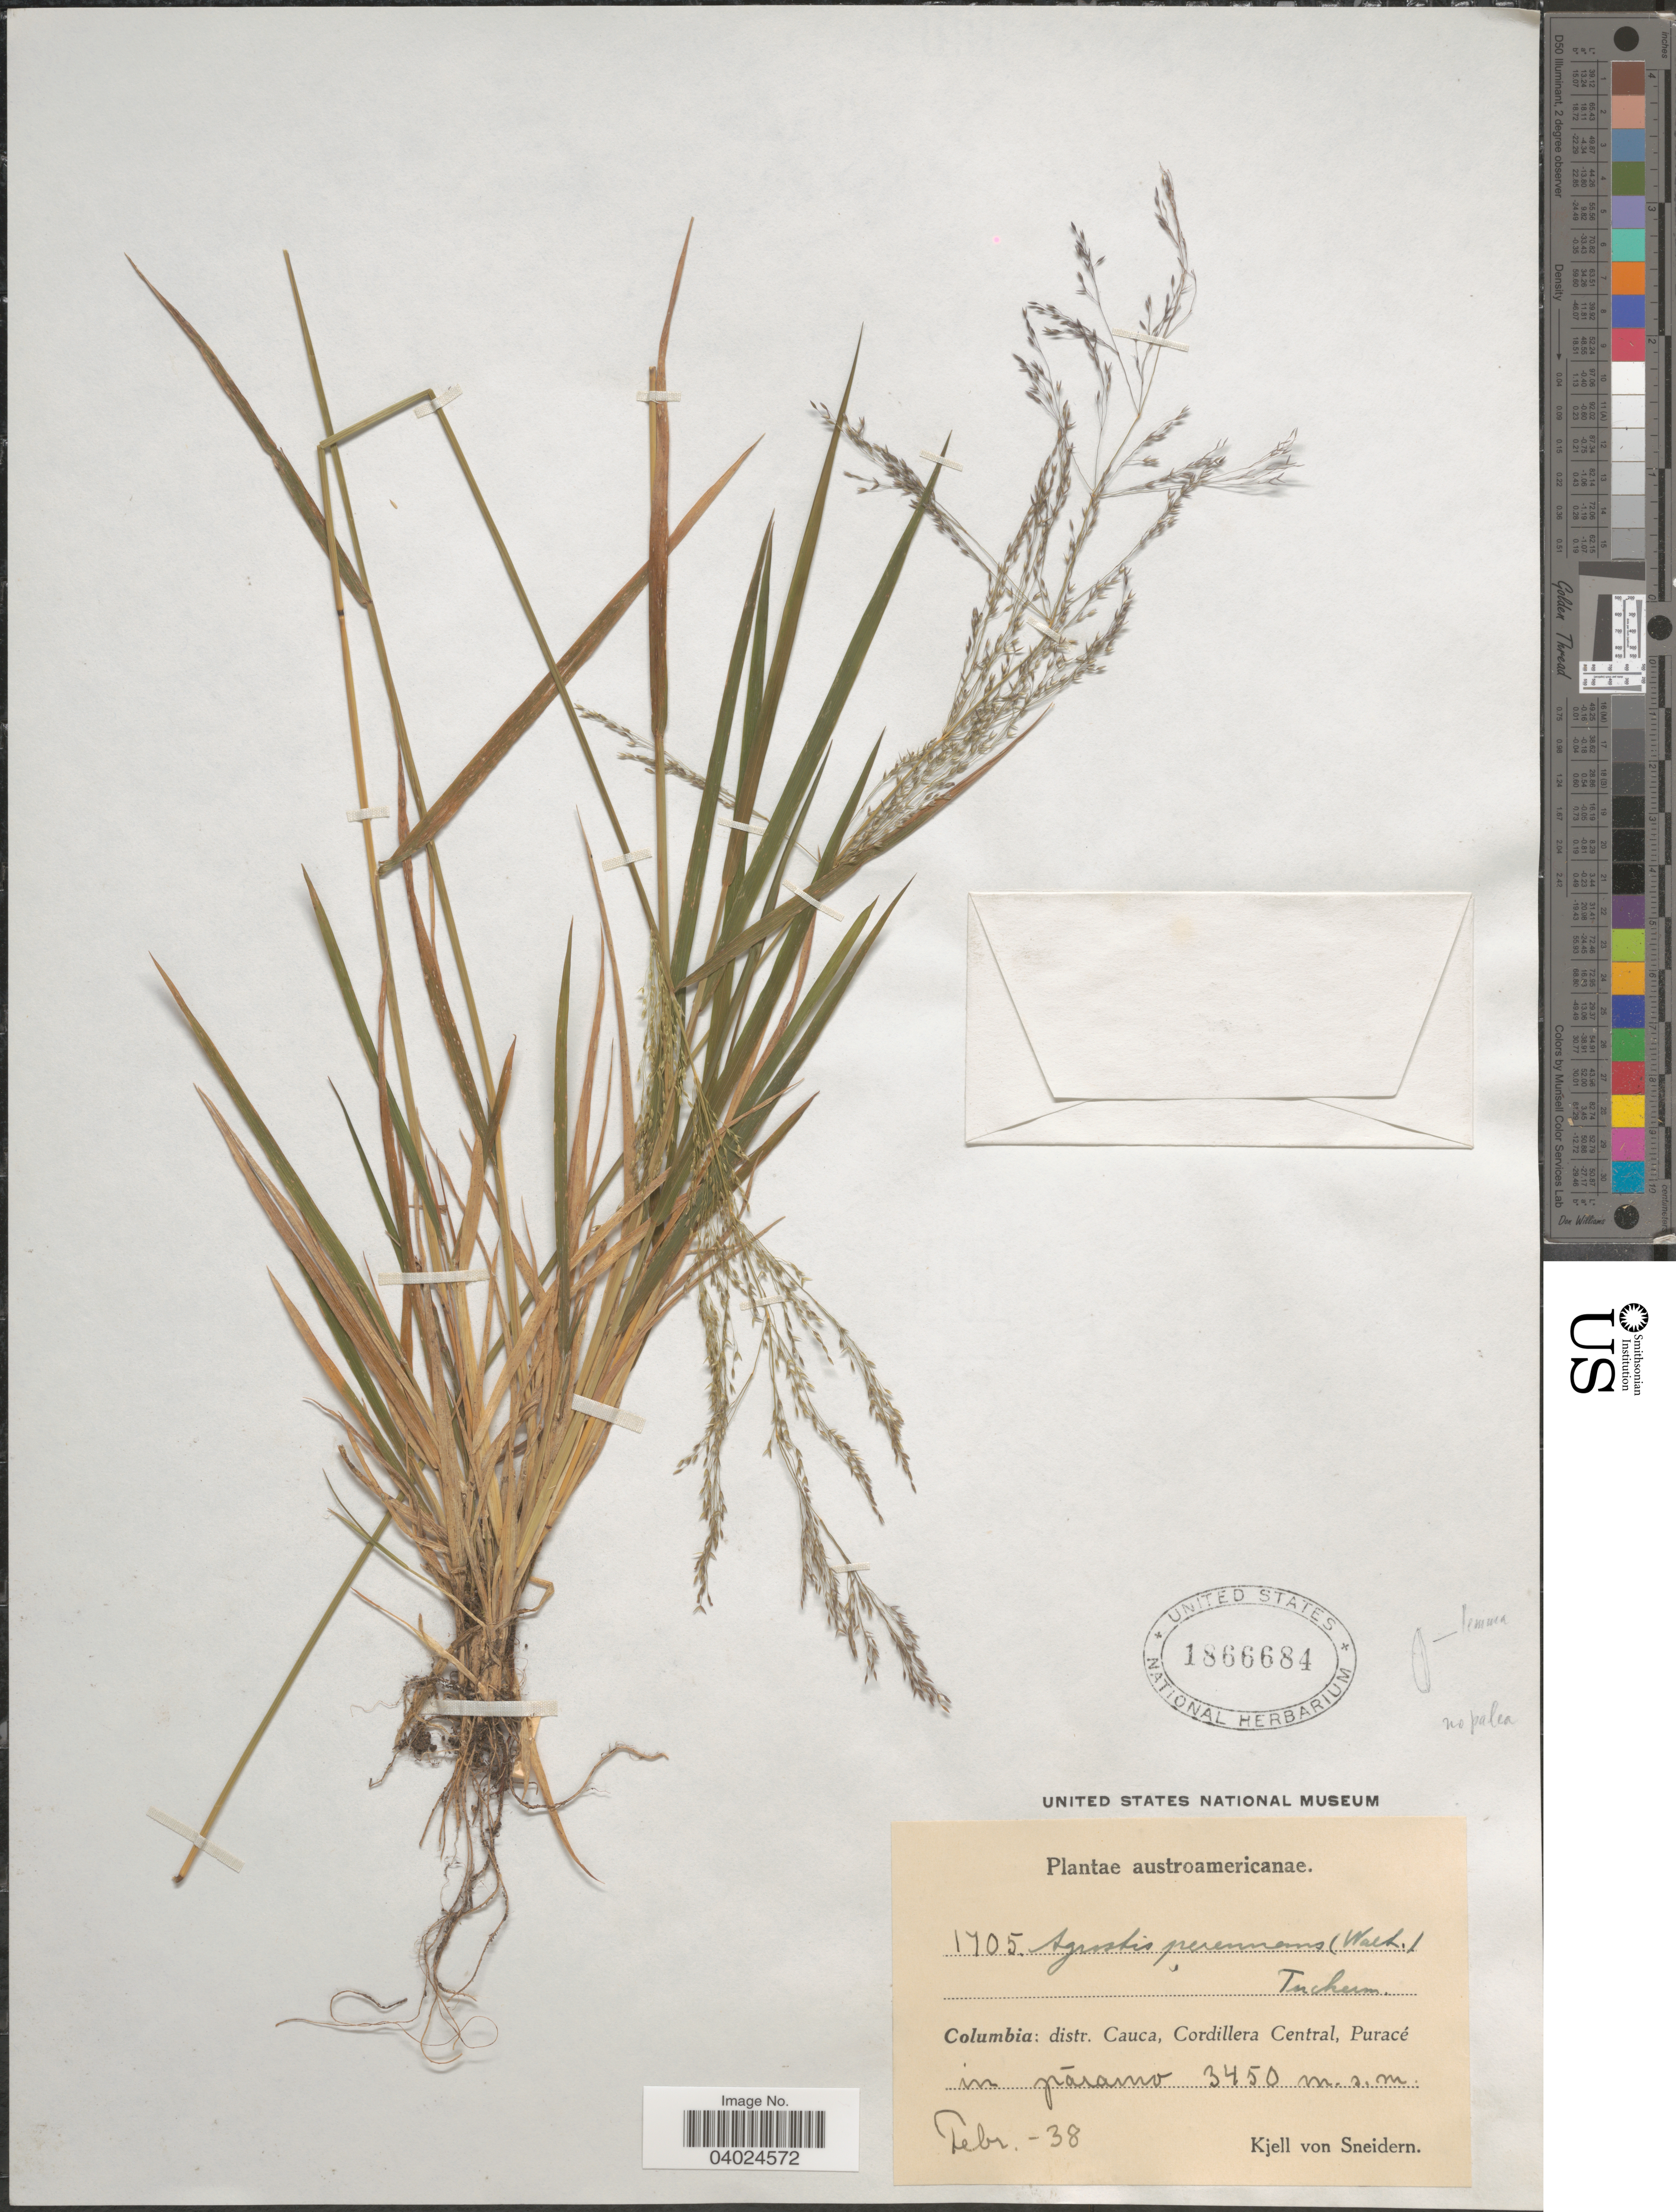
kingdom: Plantae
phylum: Tracheophyta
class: Liliopsida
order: Poales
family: Poaceae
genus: Agrostis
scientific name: Agrostis perennans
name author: (Walter) Tuck.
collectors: K. von Sneidern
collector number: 1705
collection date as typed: Transcribed d/m/y: /2/38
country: Colombia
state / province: Cauca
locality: Austroamericanae. Distr. Cauca, Cordillera Central, Puracé in páramo.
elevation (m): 3450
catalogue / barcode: US 1866684